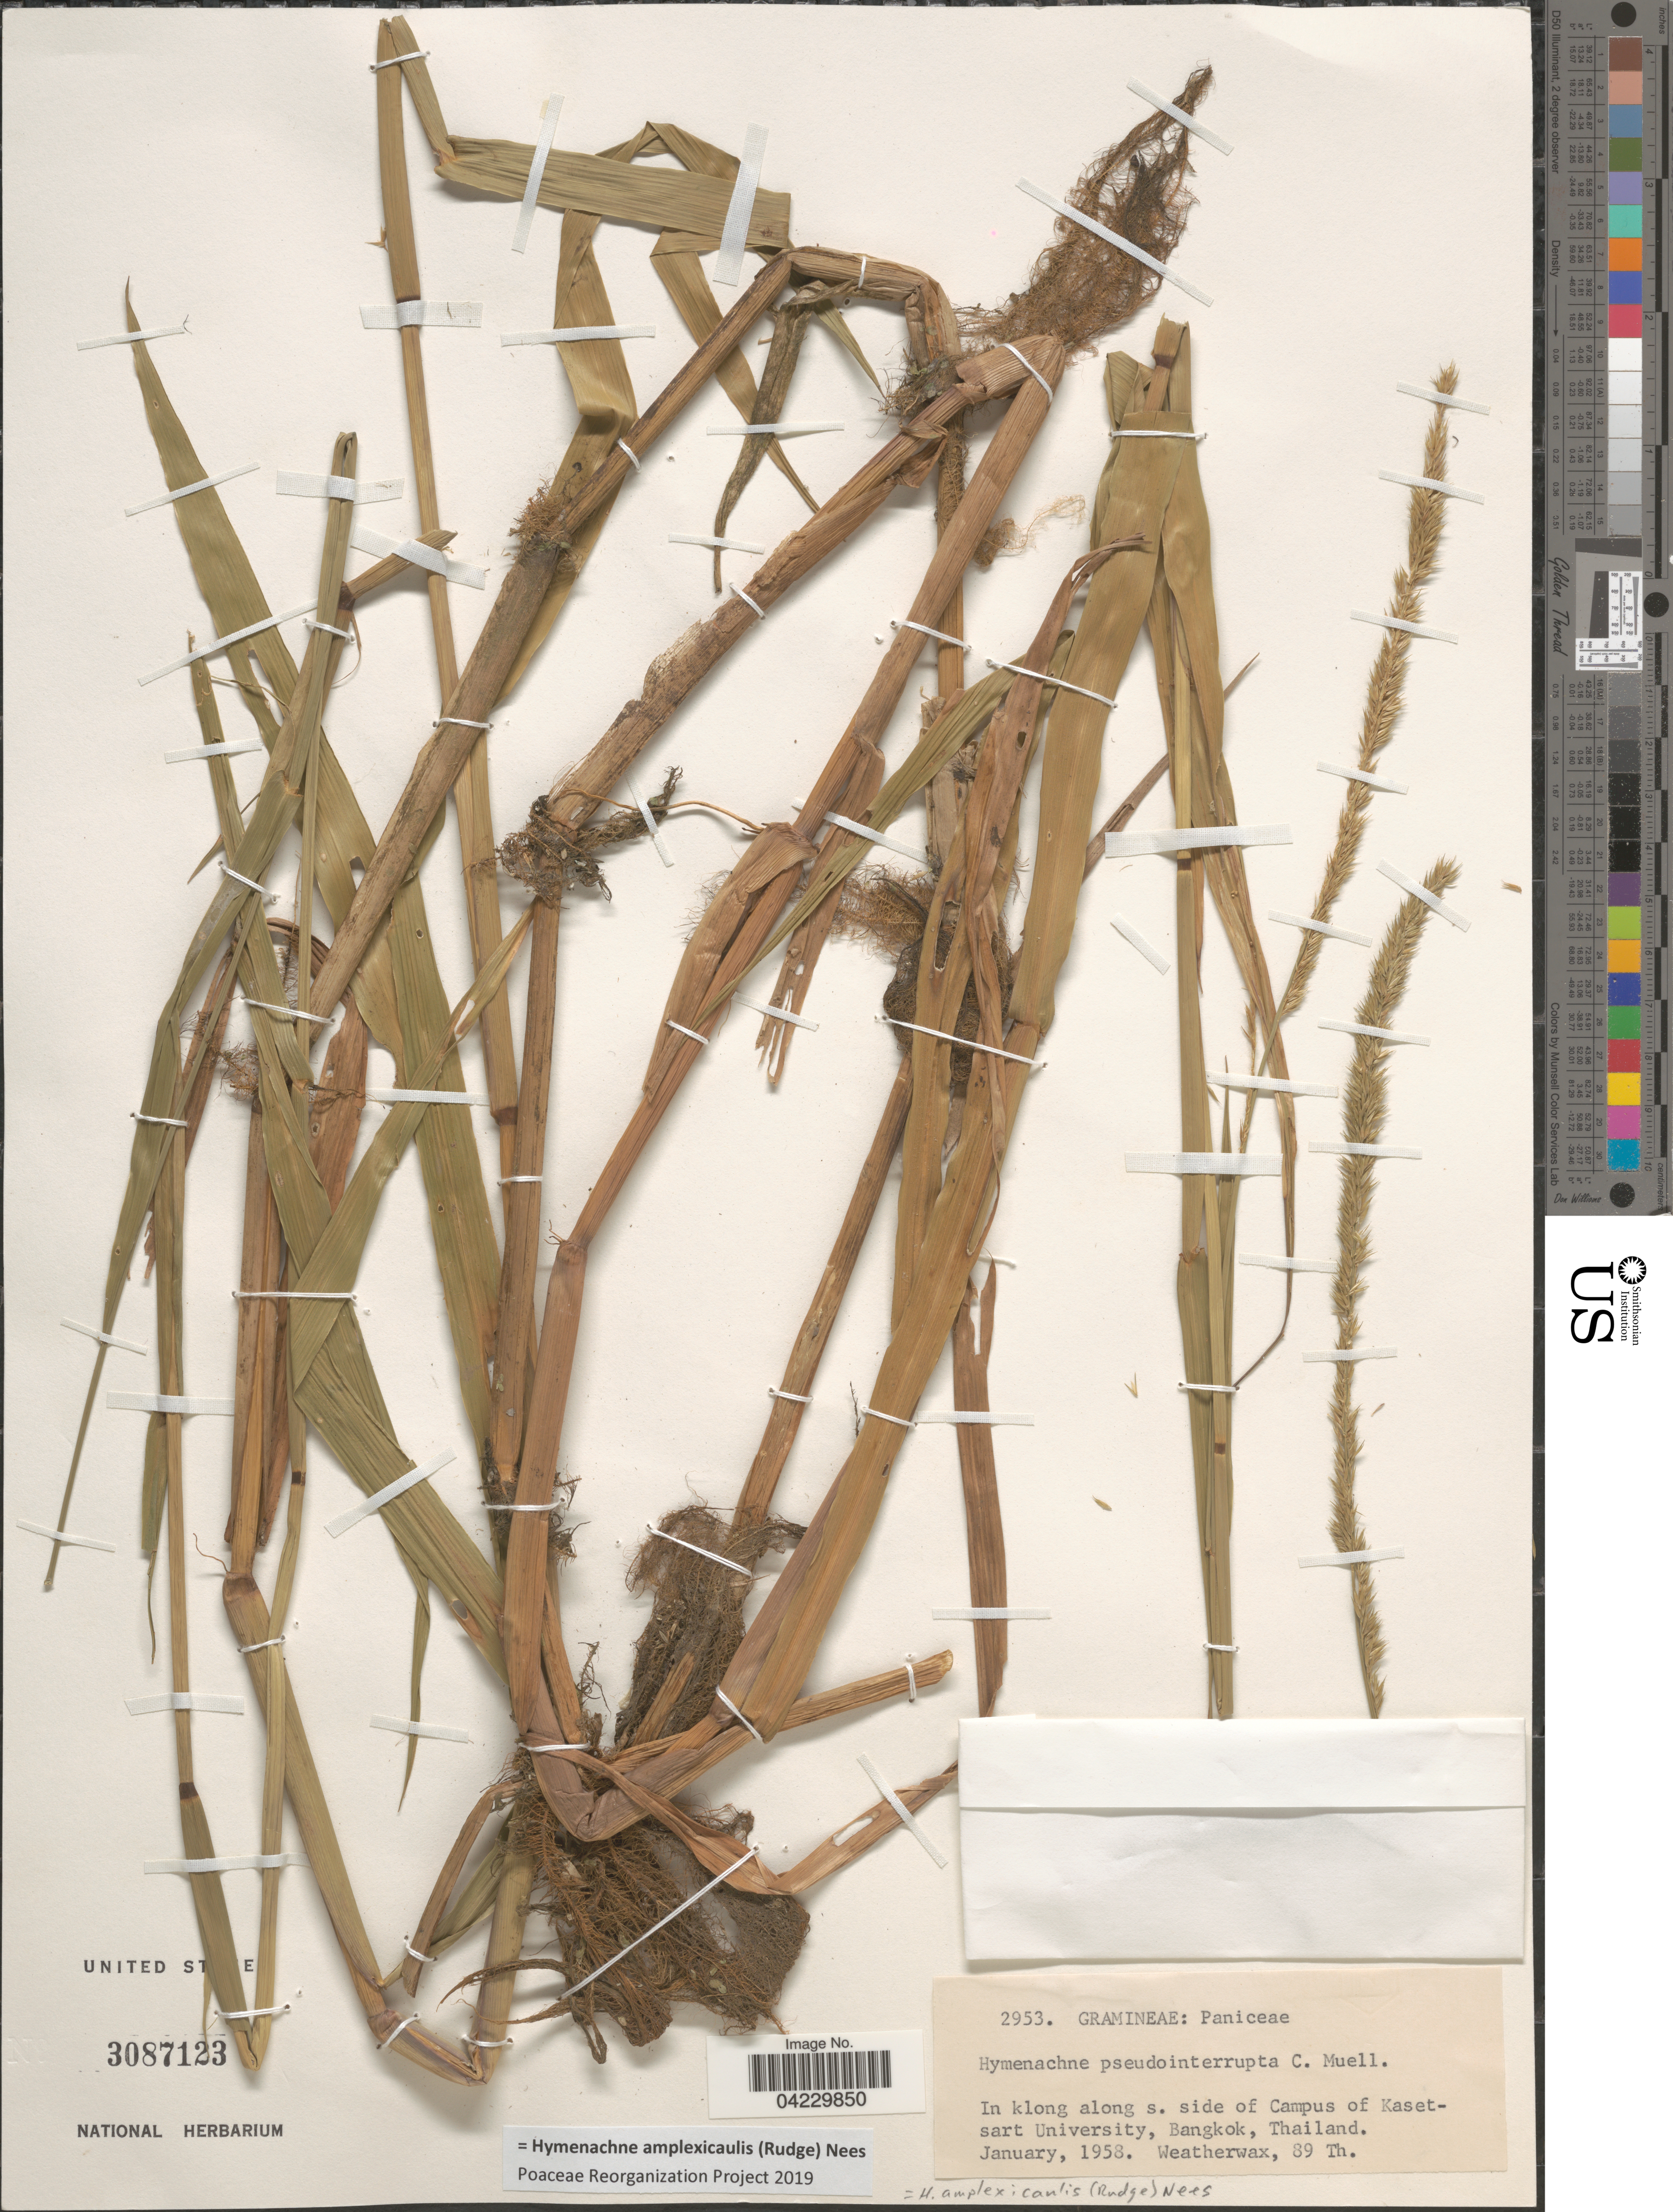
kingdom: Plantae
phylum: Tracheophyta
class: Liliopsida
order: Poales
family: Poaceae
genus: Hymenachne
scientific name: Hymenachne amplexicaulis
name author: (Rudge) Nees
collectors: -. Weatherwax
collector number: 89 Th.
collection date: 1958-01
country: Thailand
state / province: Bangkok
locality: In klong along s. side of Campus of Kasetsart University.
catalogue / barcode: US 3087123